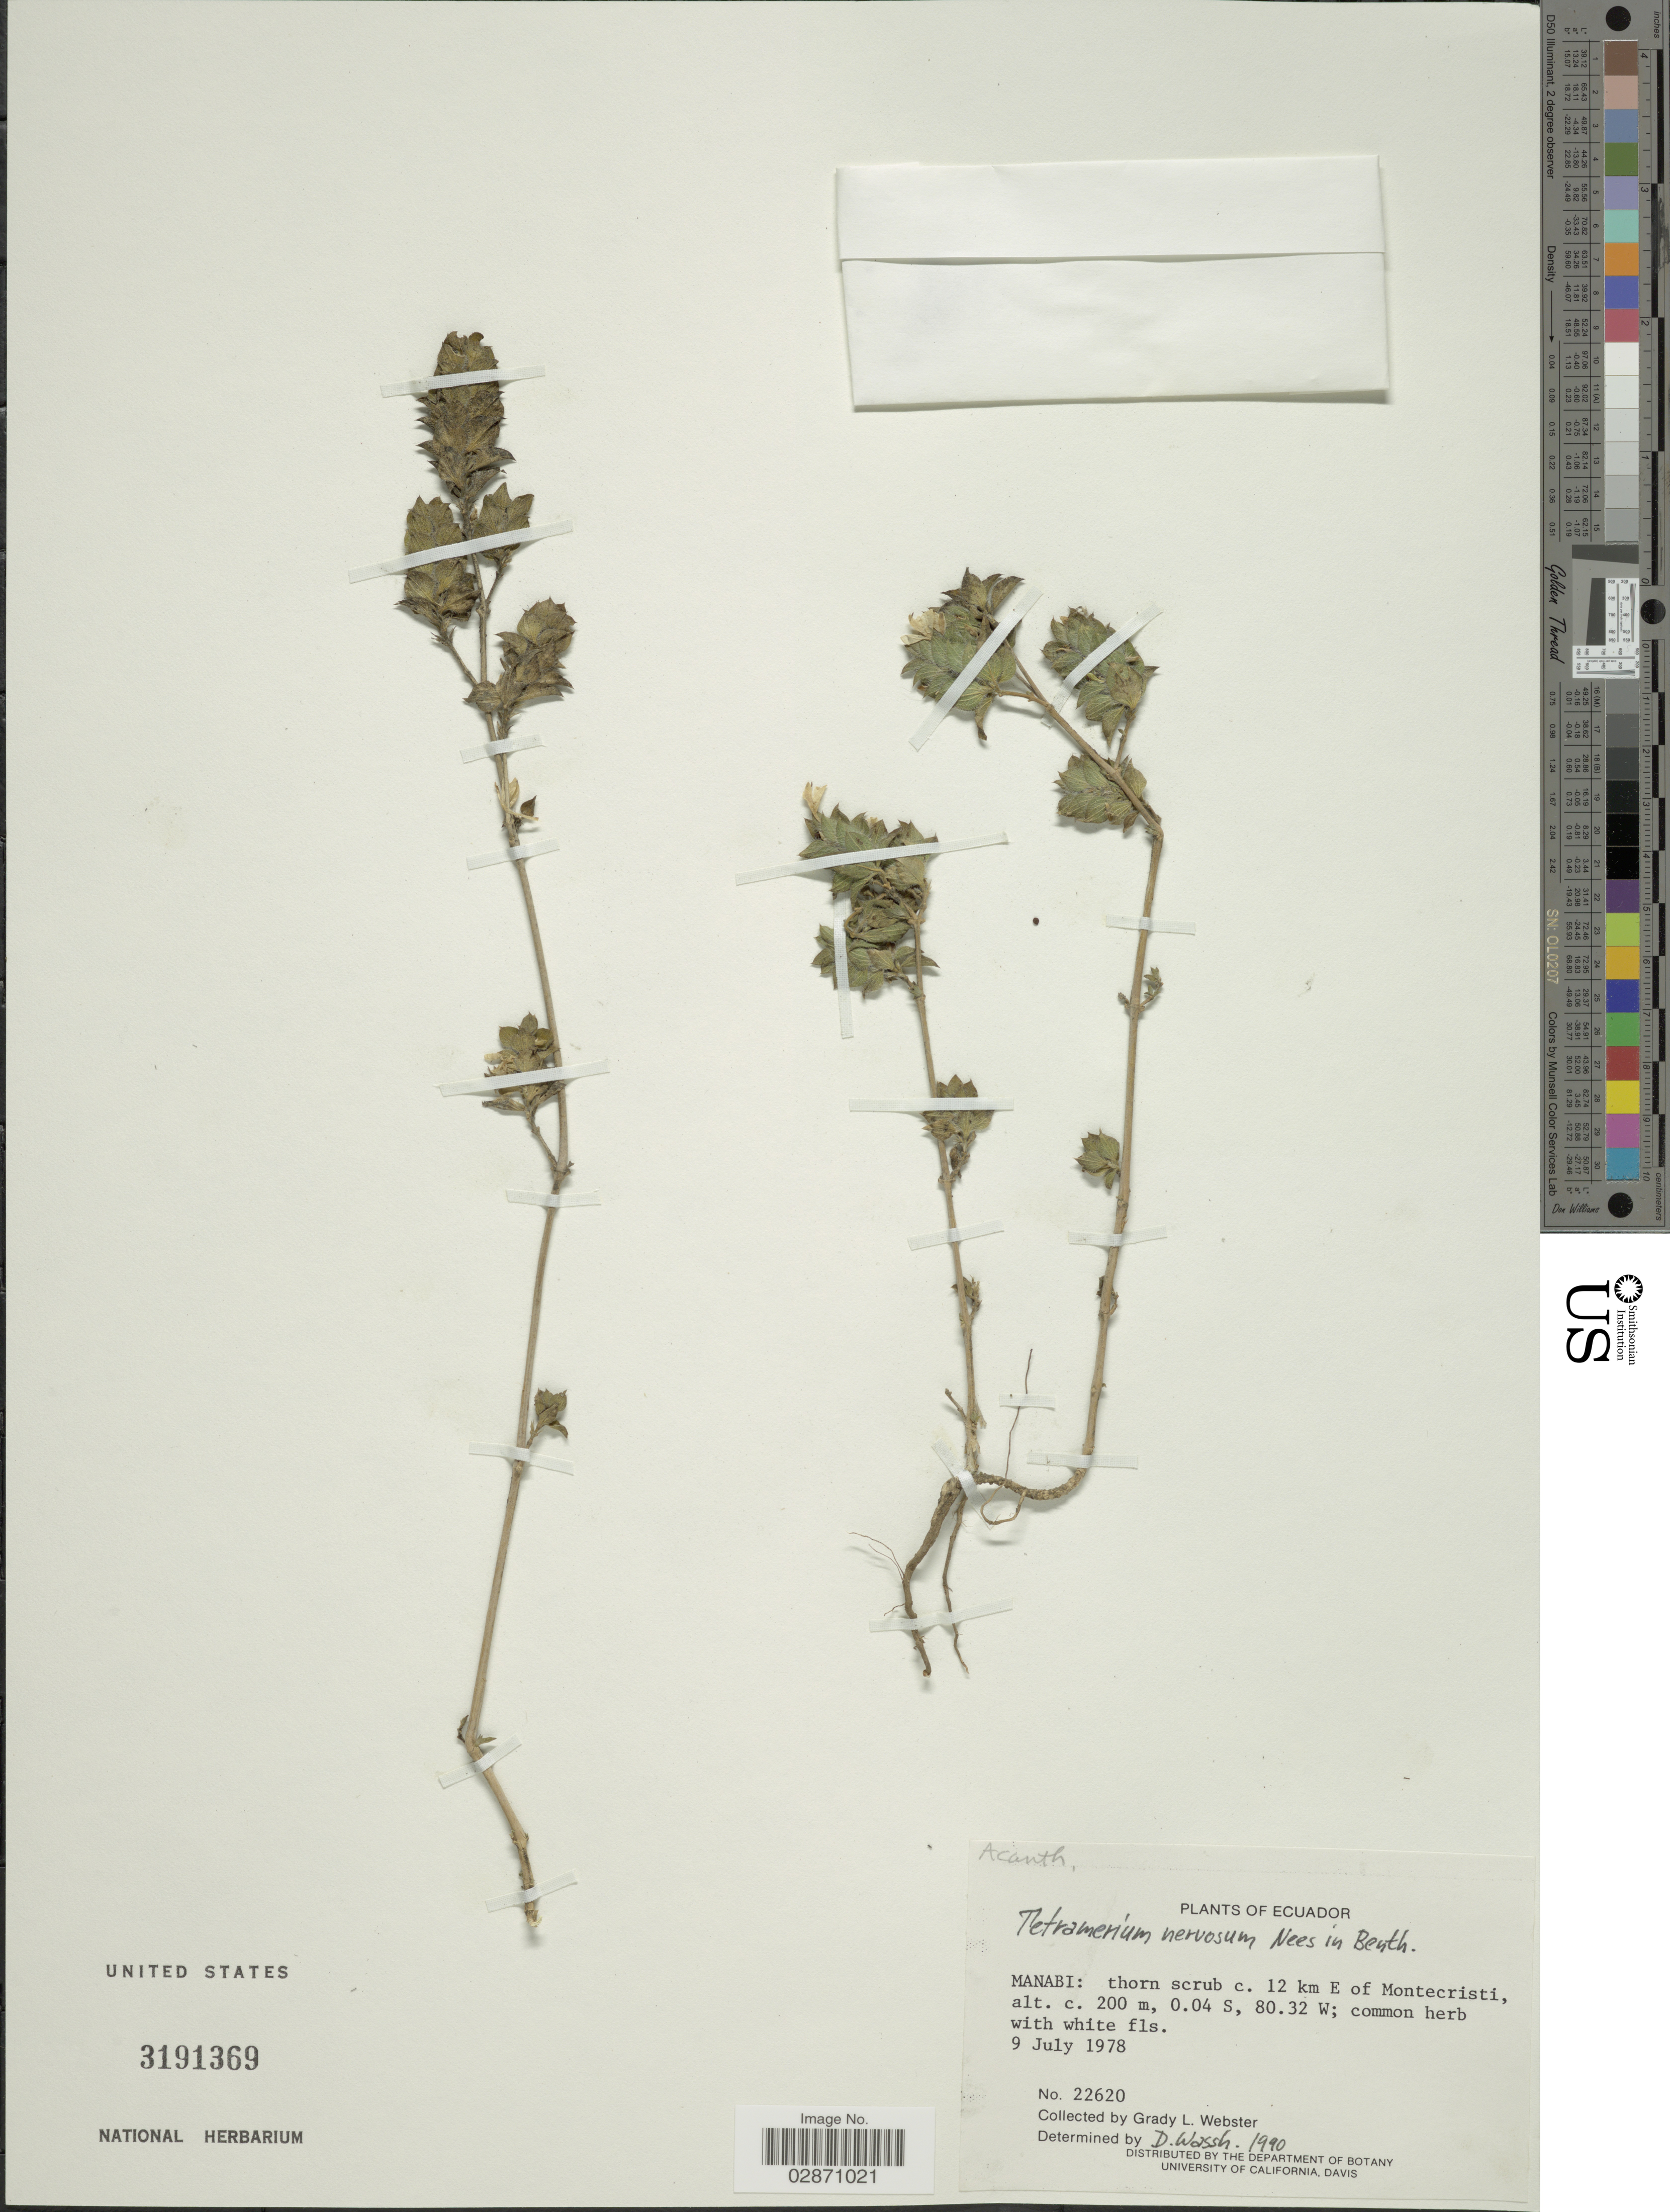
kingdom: Plantae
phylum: Tracheophyta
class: Magnoliopsida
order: Lamiales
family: Acanthaceae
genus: Tetramerium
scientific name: Tetramerium nervosum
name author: Nees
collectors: G. L. Webster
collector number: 22620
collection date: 1978-07-09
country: Ecuador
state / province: Manabí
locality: C. 12 km E of Montecristi.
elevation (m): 200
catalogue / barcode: US 3191369